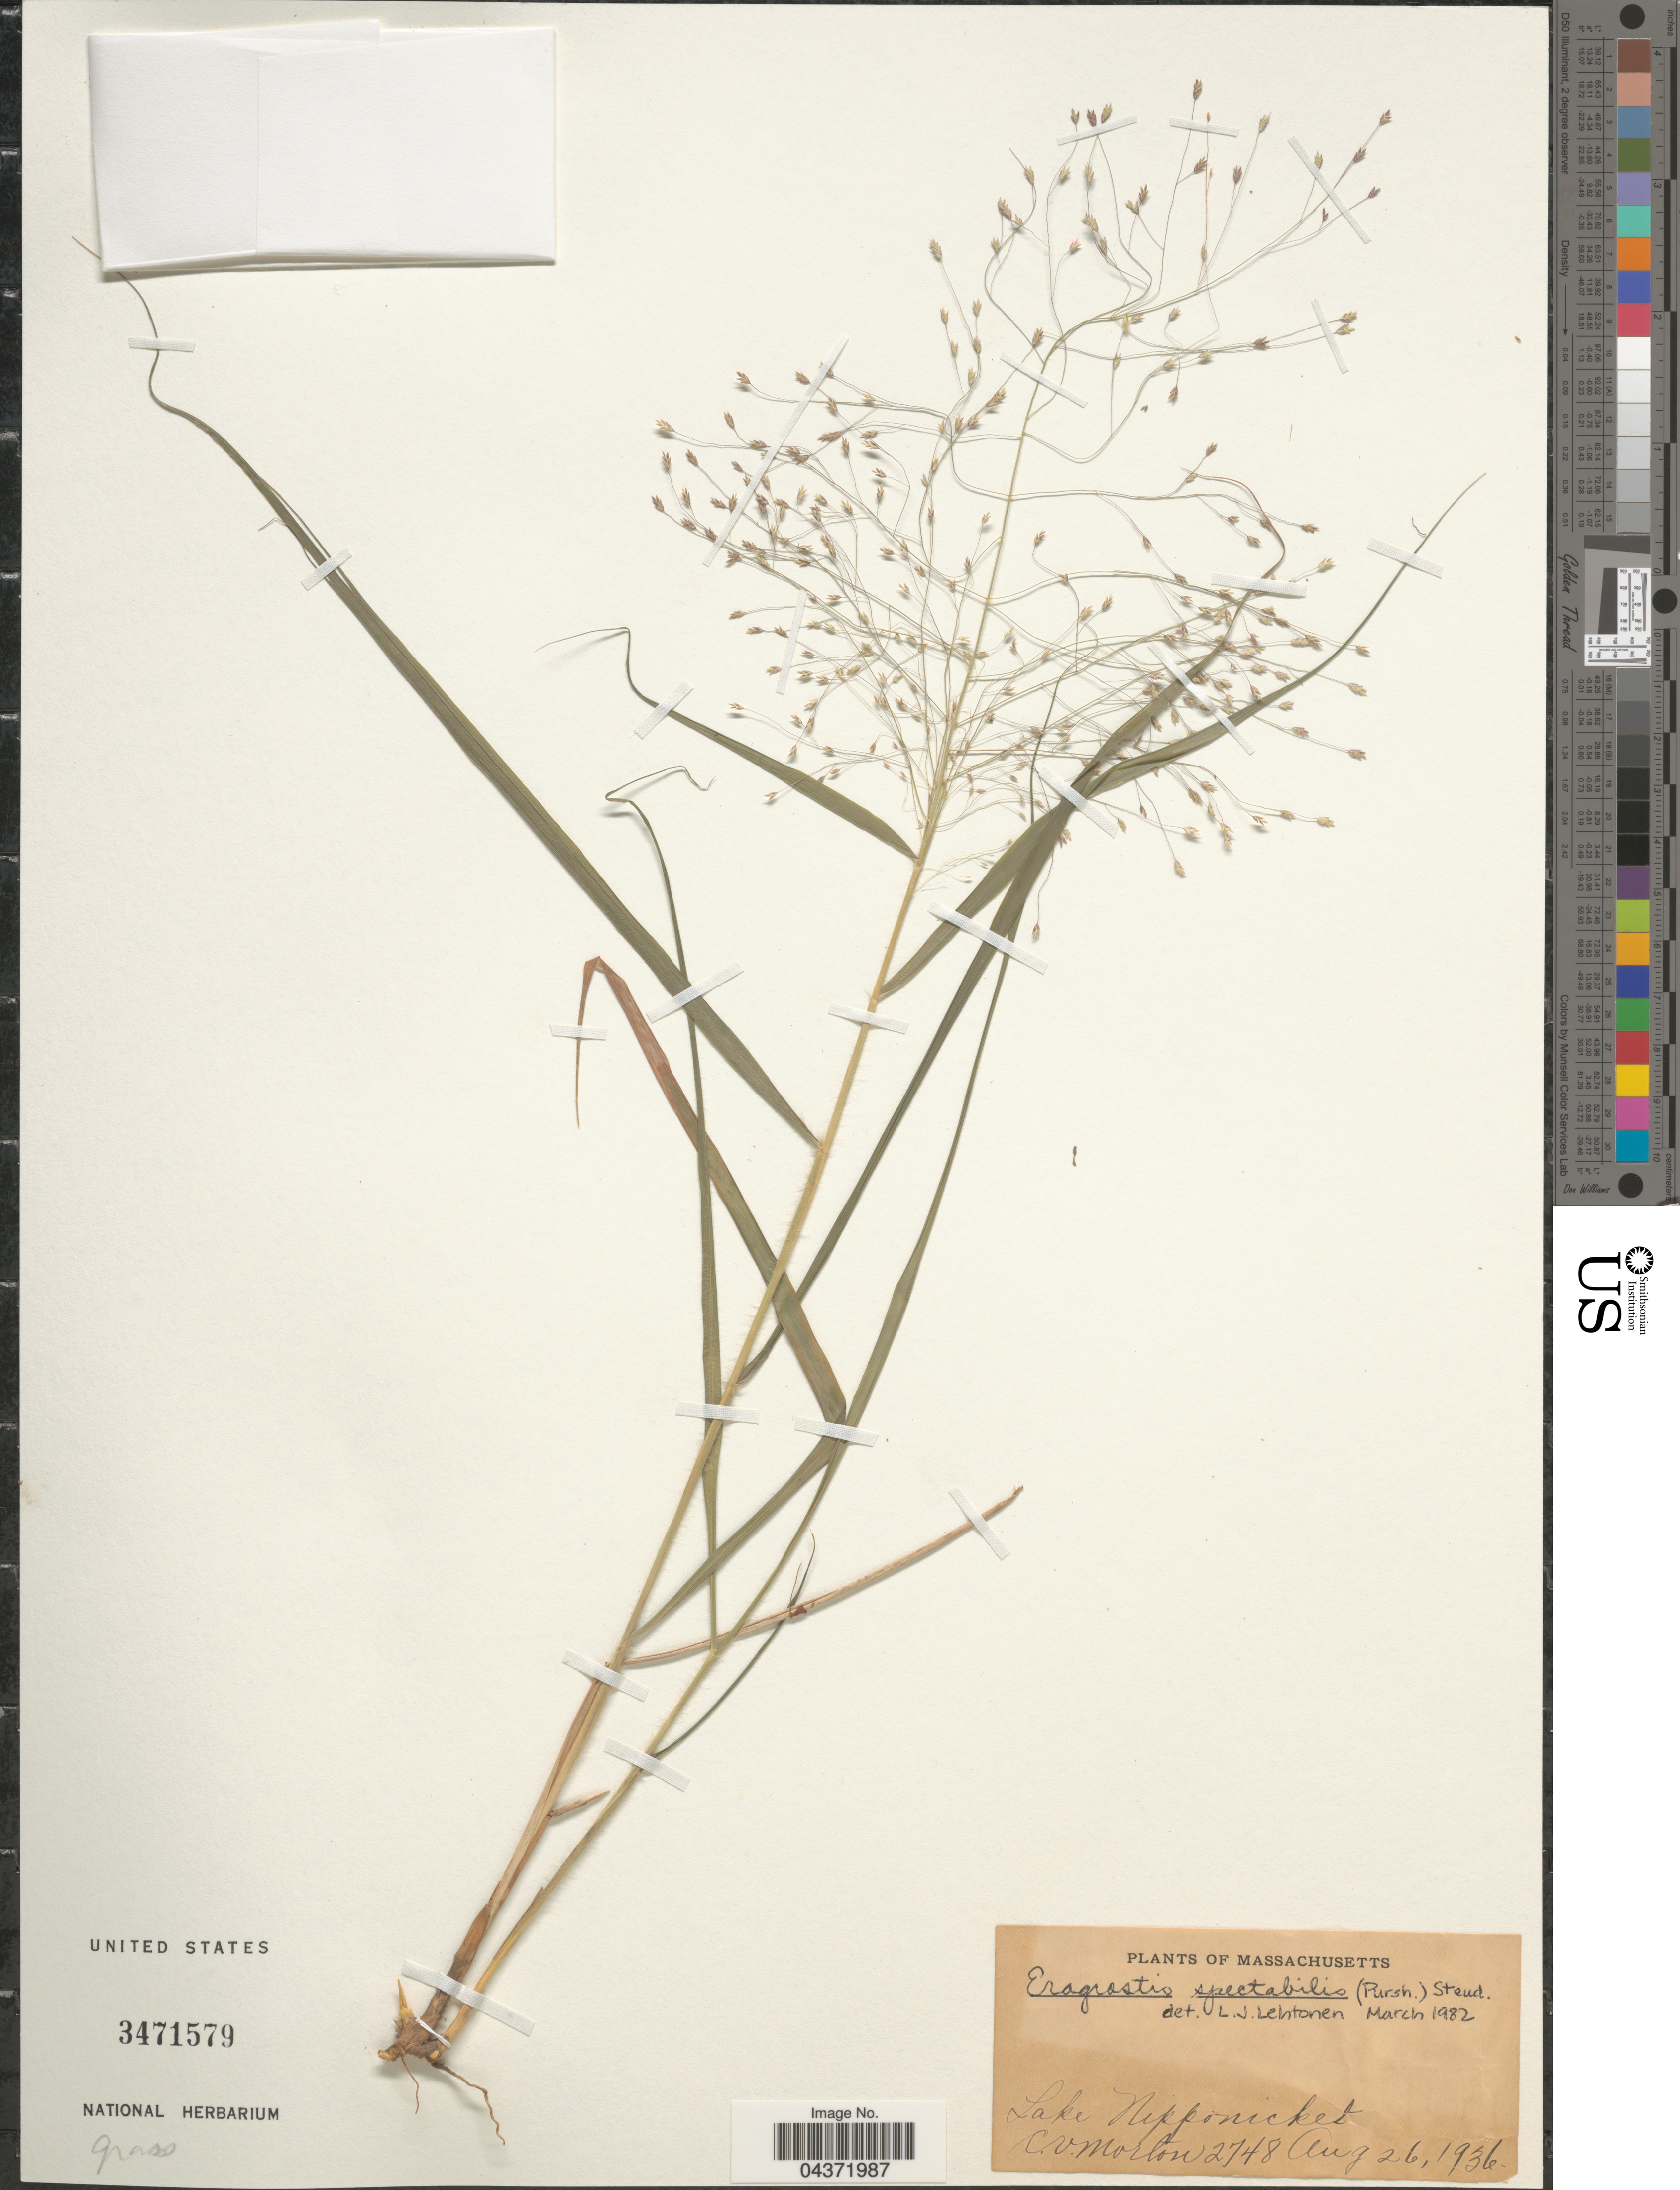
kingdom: Plantae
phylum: Tracheophyta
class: Liliopsida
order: Poales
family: Poaceae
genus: Eragrostis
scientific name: Eragrostis spectabilis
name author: (Pursh) Steud.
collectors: C. V. Morton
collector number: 2748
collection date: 1936-08-26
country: United States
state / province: Massachusetts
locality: Lake Nipponicket.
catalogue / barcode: US 3471579